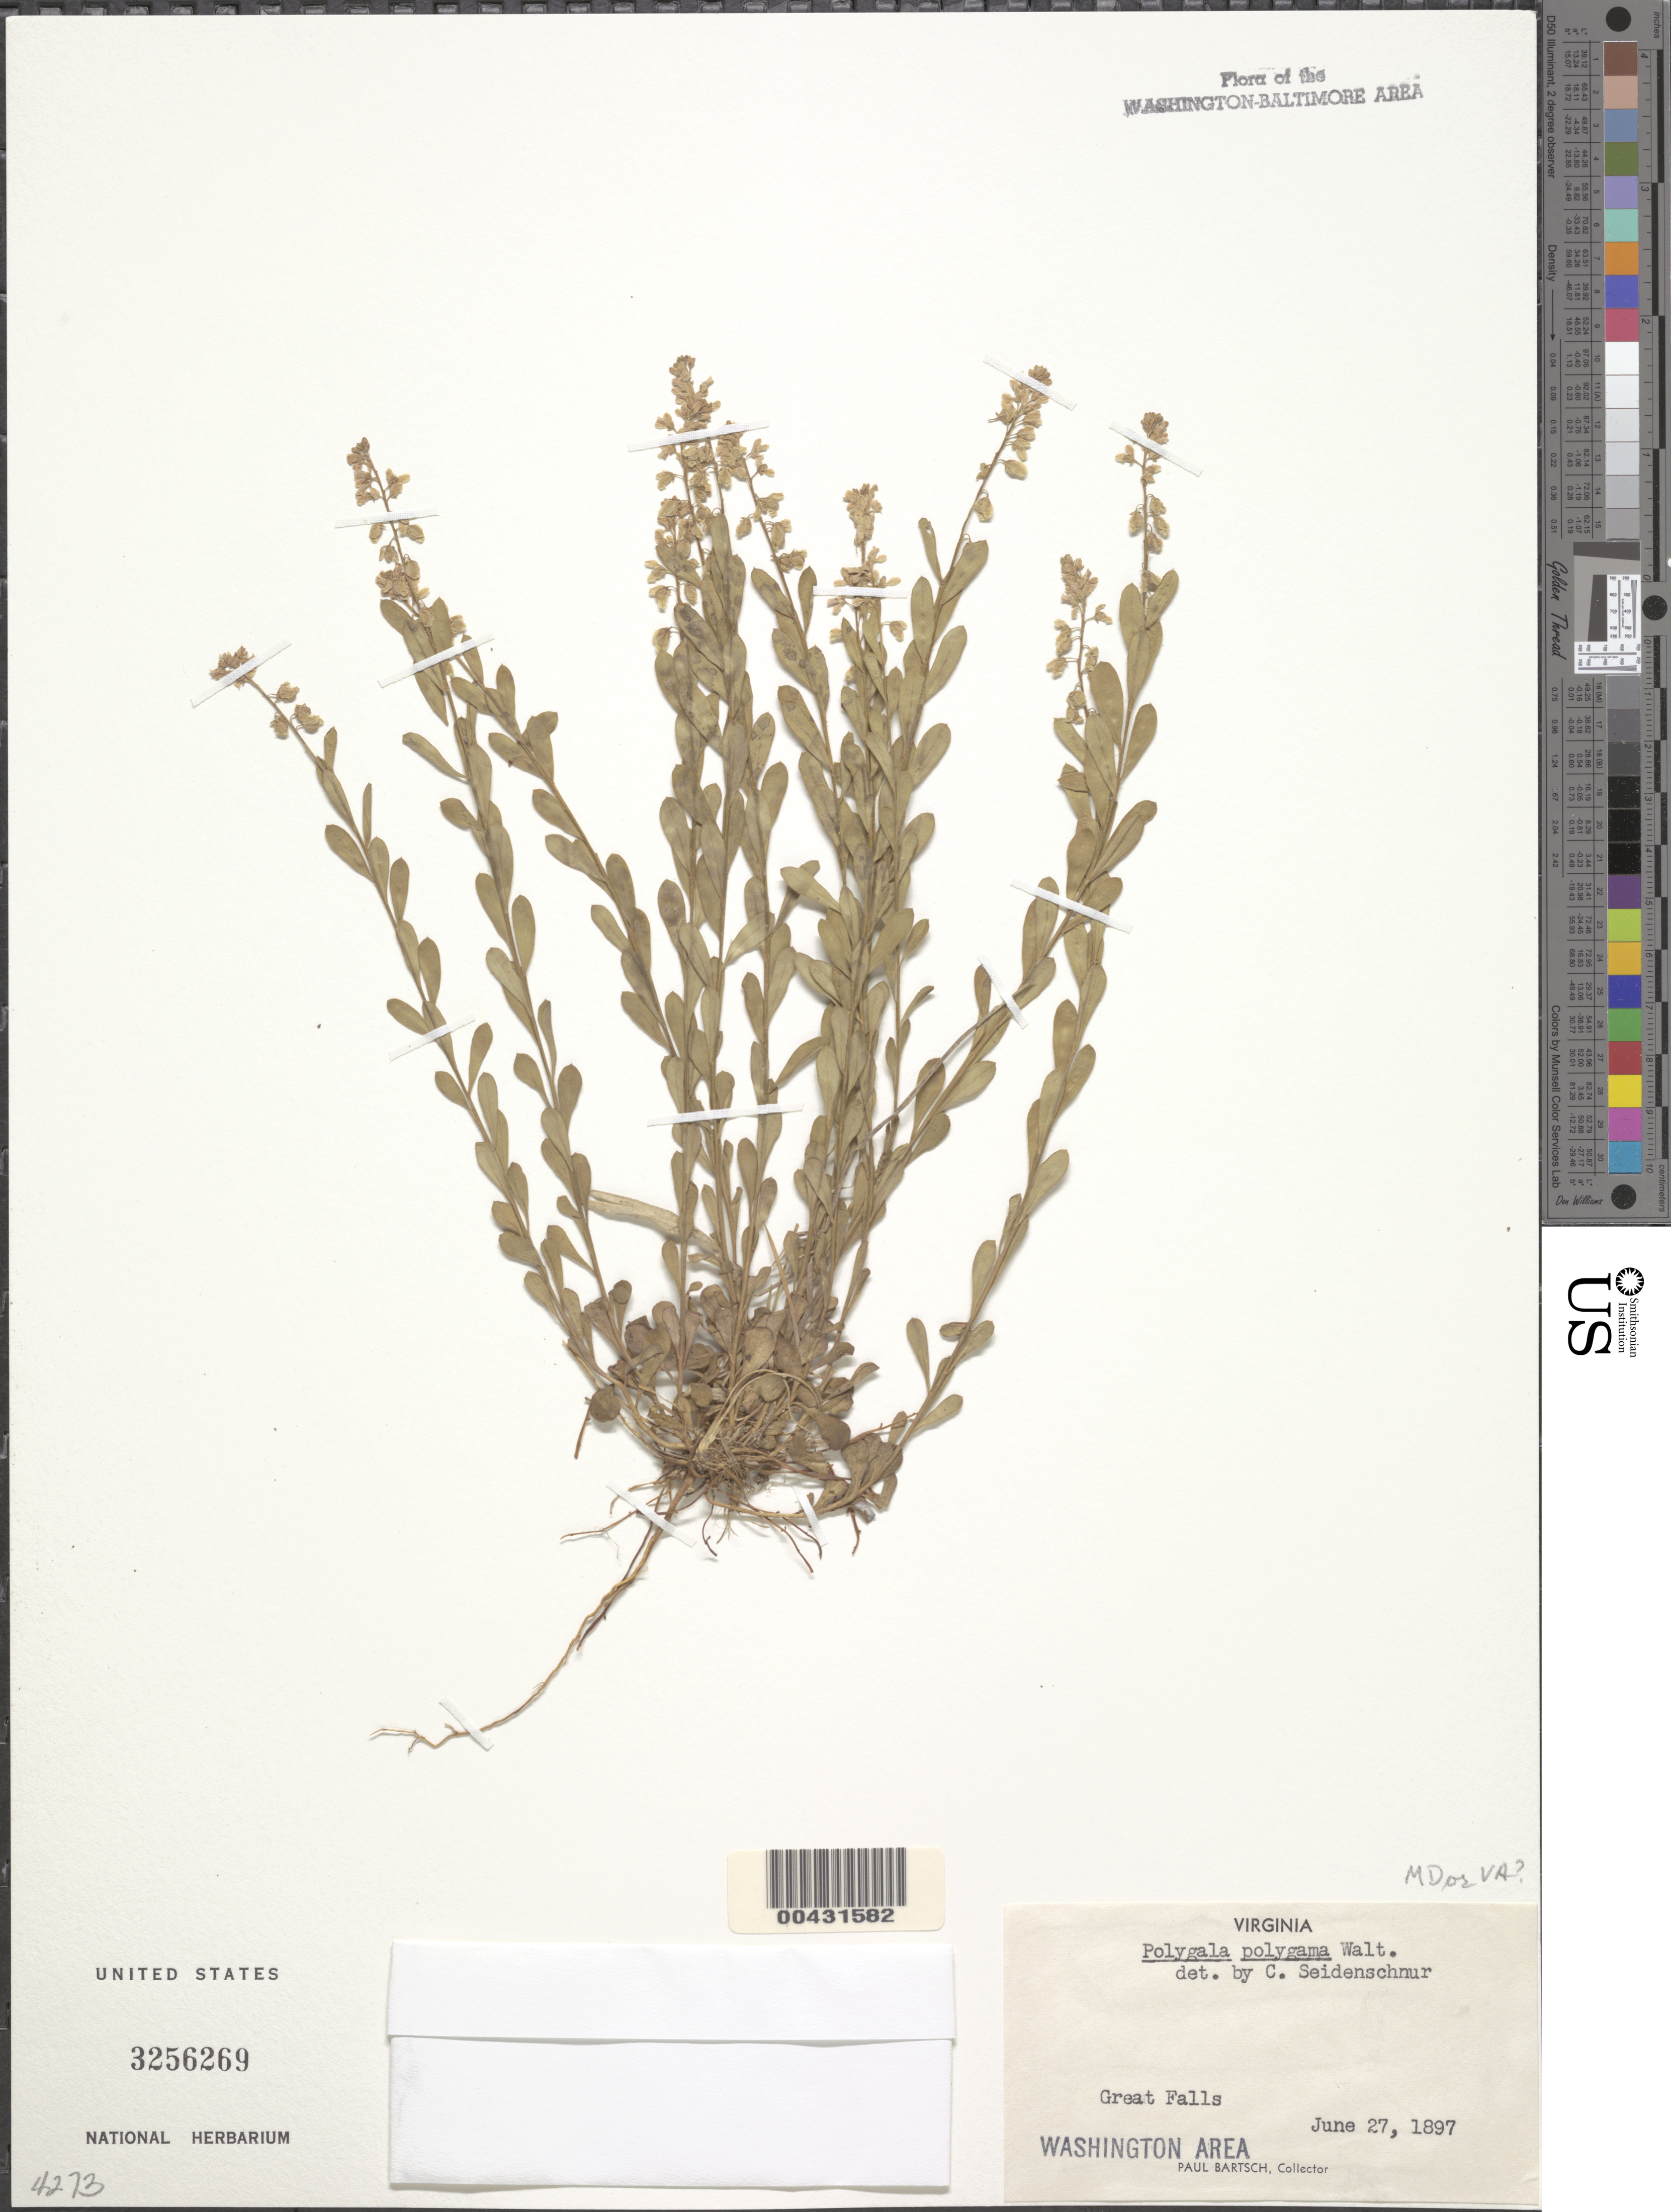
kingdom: Plantae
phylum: Tracheophyta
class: Magnoliopsida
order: Fabales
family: Polygalaceae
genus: Polygala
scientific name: Polygala polygama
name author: Walter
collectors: P. Bartsch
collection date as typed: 27 Jun 1897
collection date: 1897-06-27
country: United States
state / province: Virginia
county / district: Fairfax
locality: Great Falls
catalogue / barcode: US 3256269